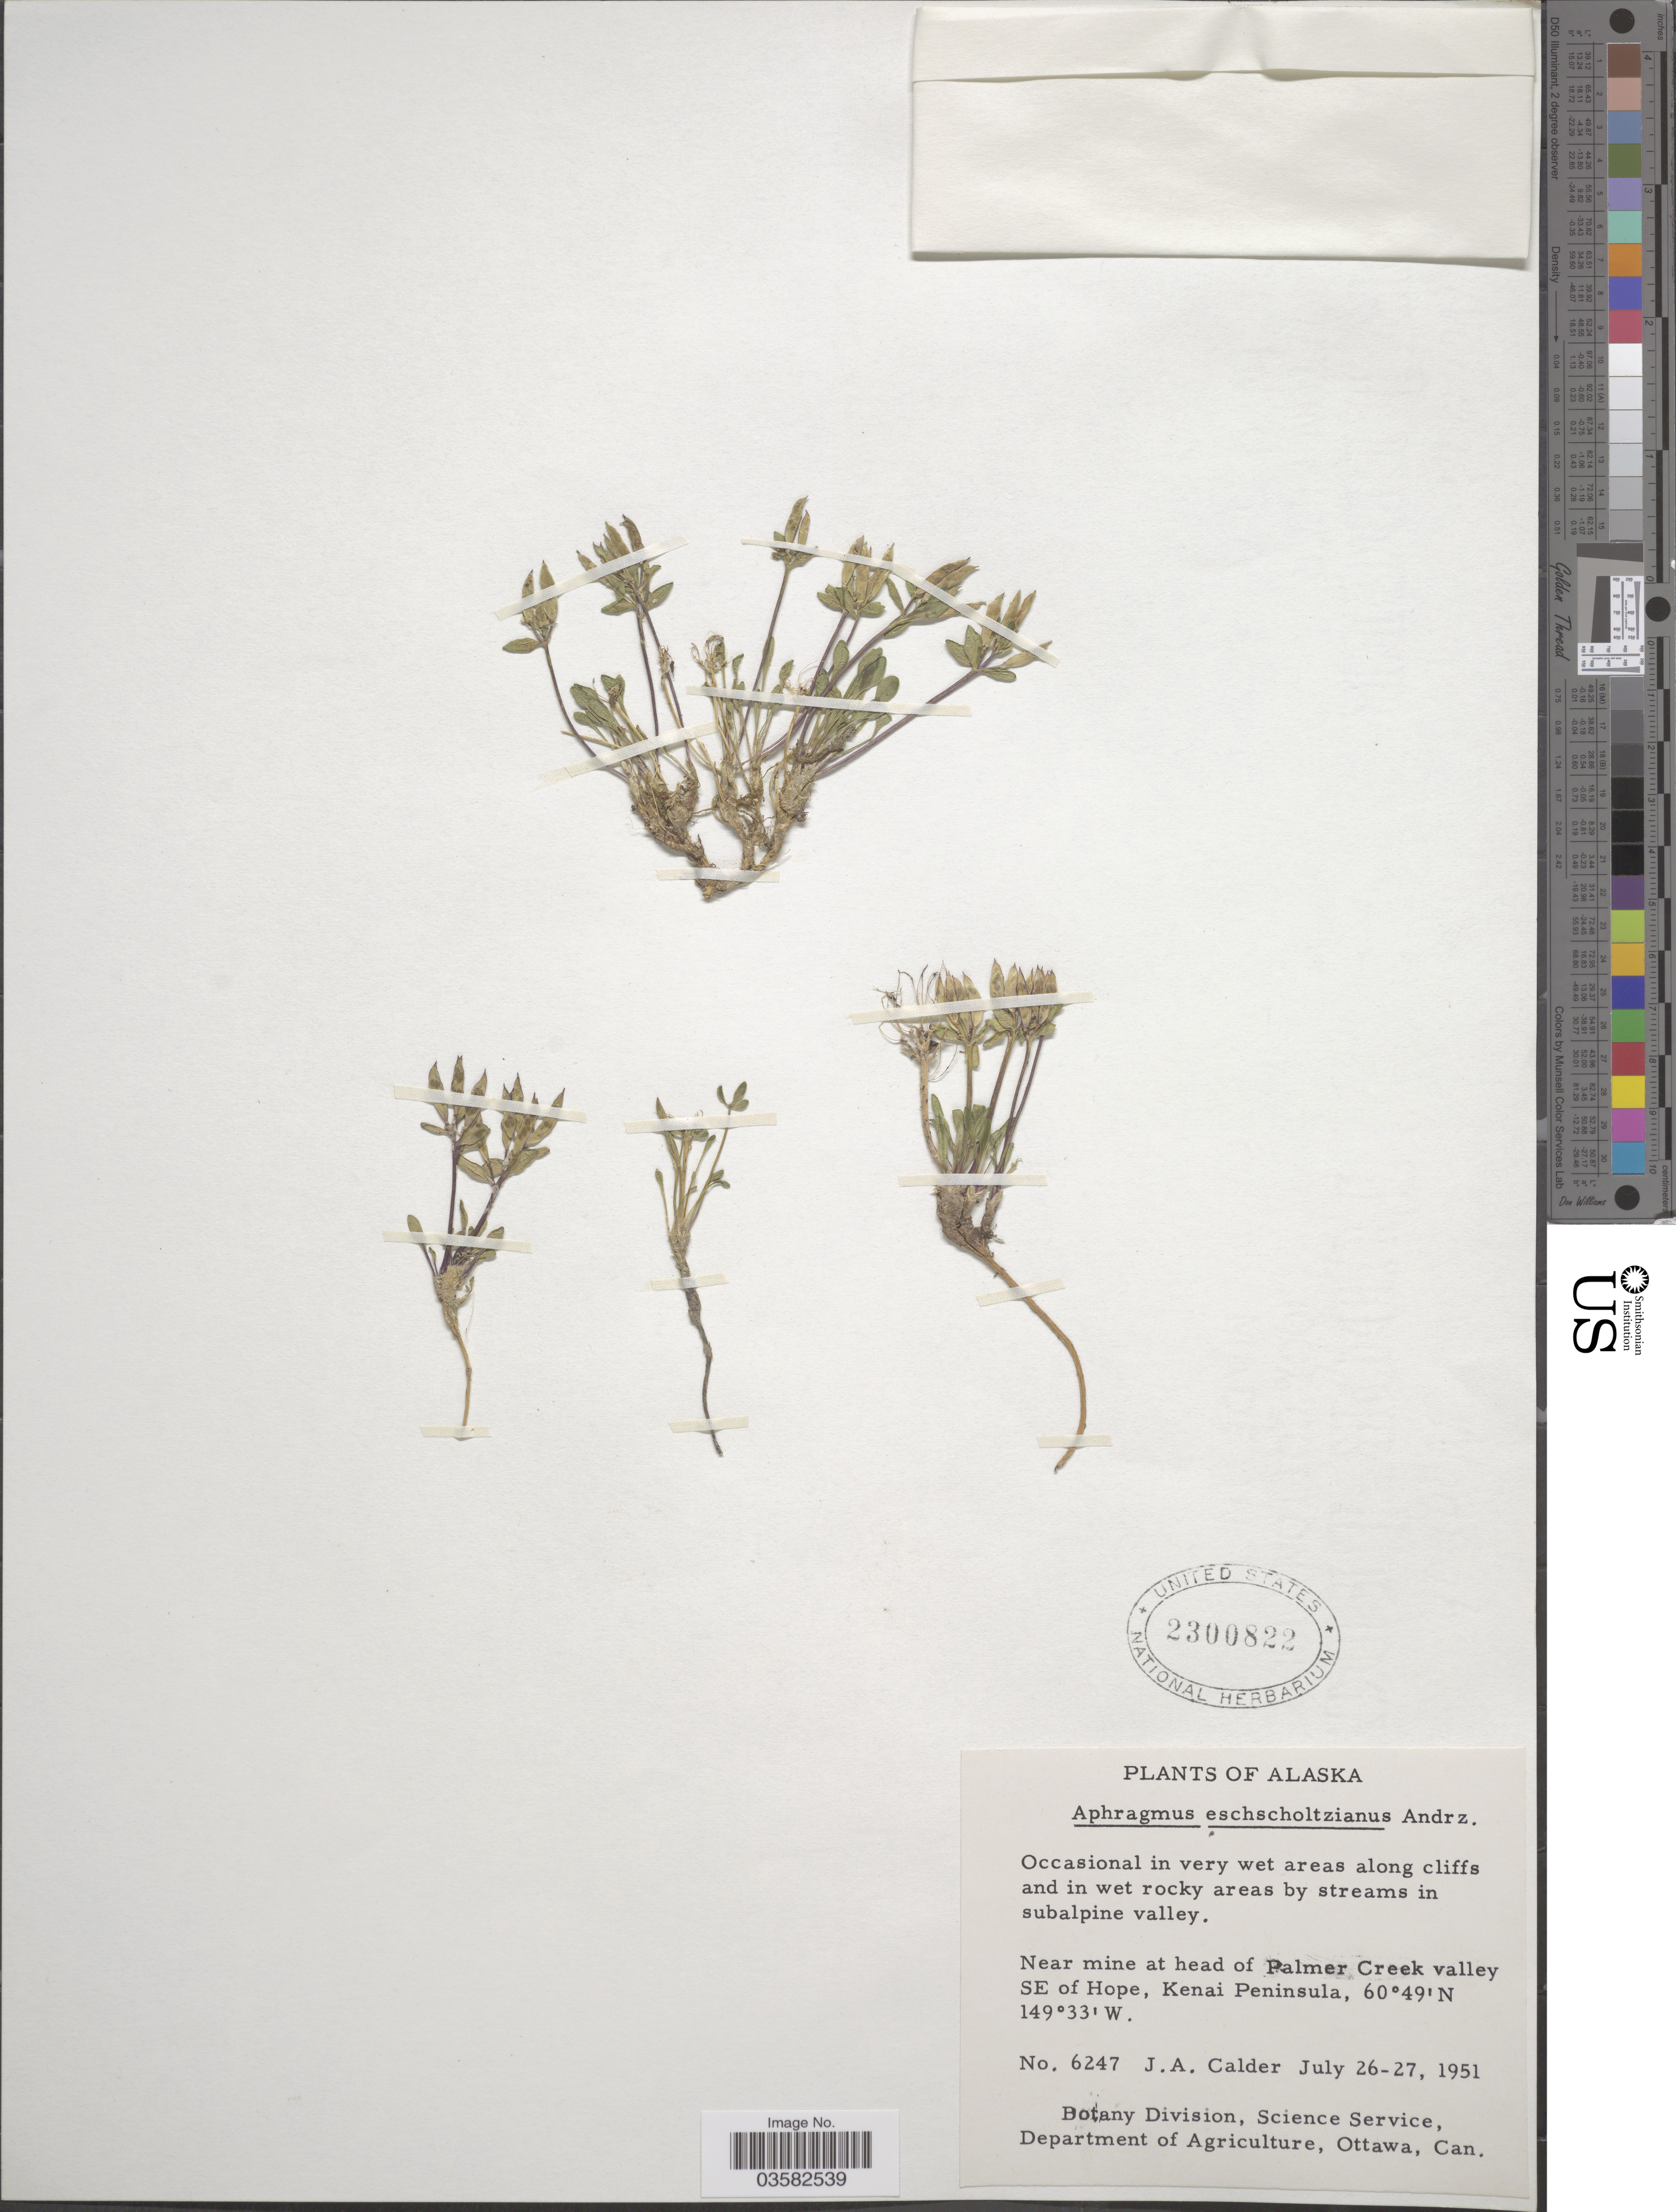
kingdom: Plantae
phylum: Tracheophyta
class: Magnoliopsida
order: Brassicales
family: Brassicaceae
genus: Aphragmus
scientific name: Aphragmus eschscholtzianus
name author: Andrz. ex DC.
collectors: J. A. Calder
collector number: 6247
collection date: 1951-07-26/1951-07-27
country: United States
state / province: Alaska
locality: Near mine at head of Palmer Creek valley SE of Hope, Kenai Peninsula.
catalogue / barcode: US 2300822